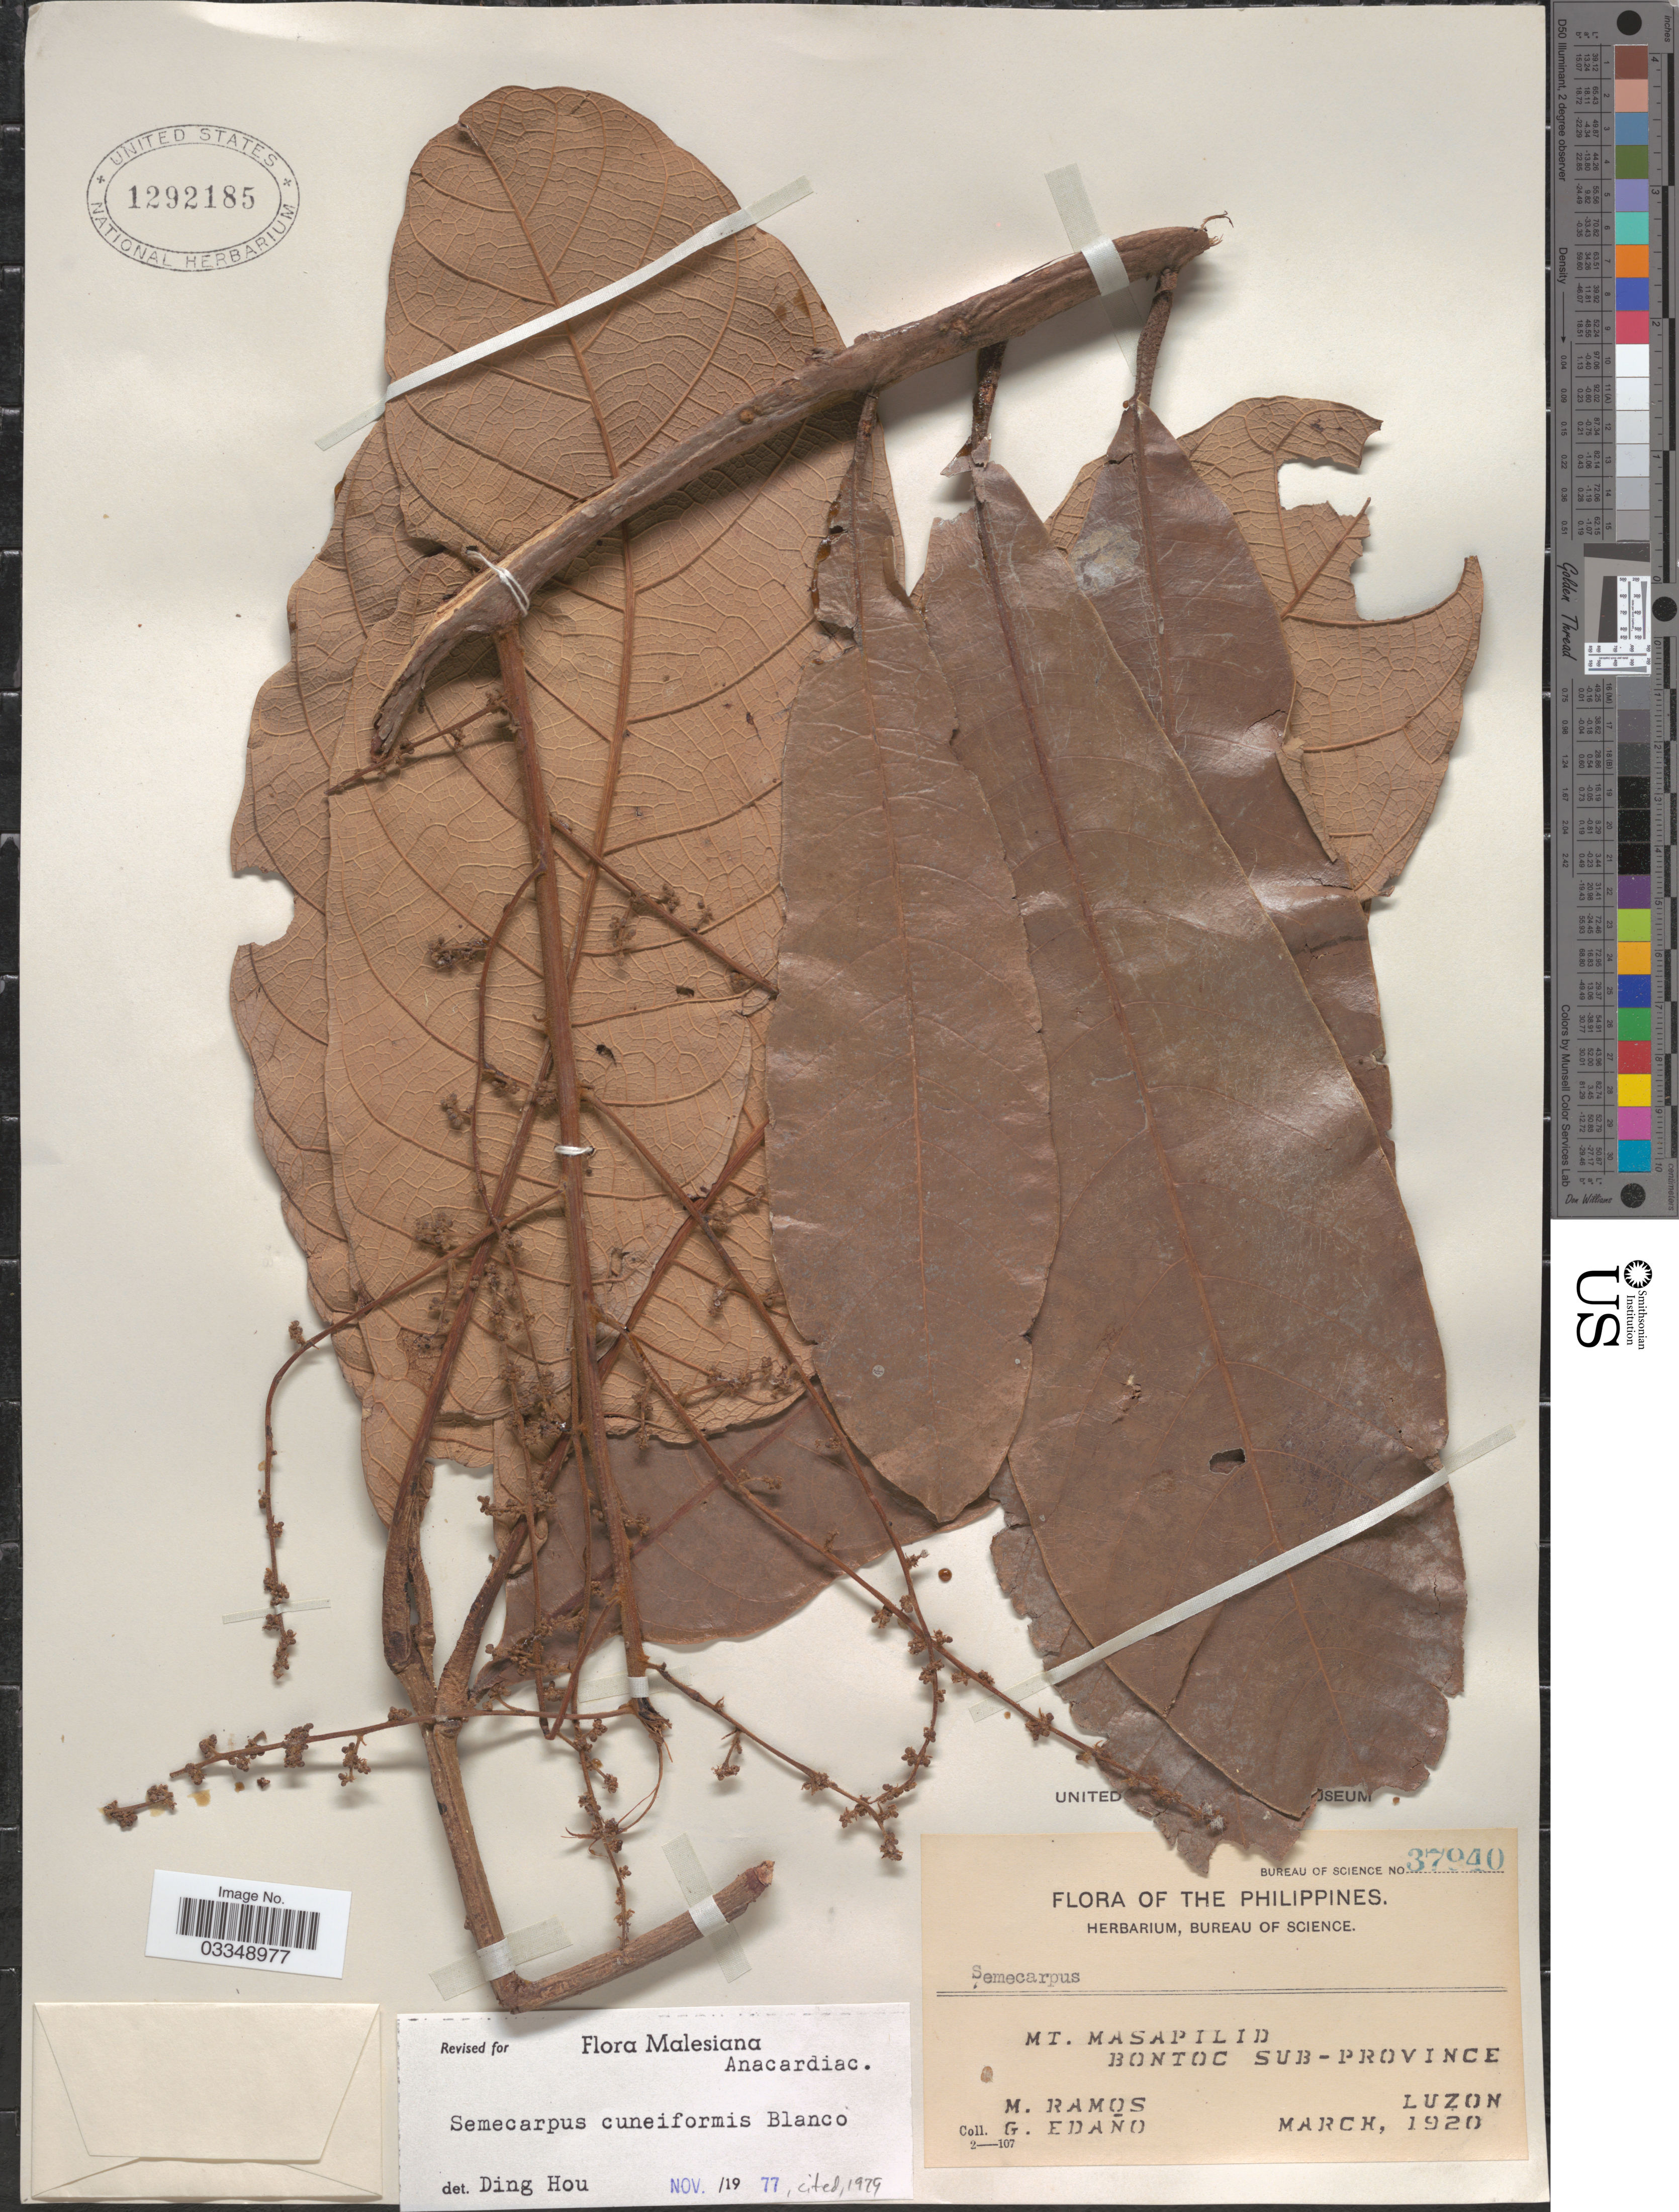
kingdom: Plantae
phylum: Tracheophyta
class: Magnoliopsida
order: Sapindales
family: Anacardiaceae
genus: Semecarpus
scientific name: Semecarpus cuneiformis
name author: Blanco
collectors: M. Ramos & G. Edaño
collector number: Bureau of Science 37940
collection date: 1920-03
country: Philippines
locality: Mt. Masapilid. Bontoc Sub-Province. Luzon.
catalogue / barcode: US 1292185